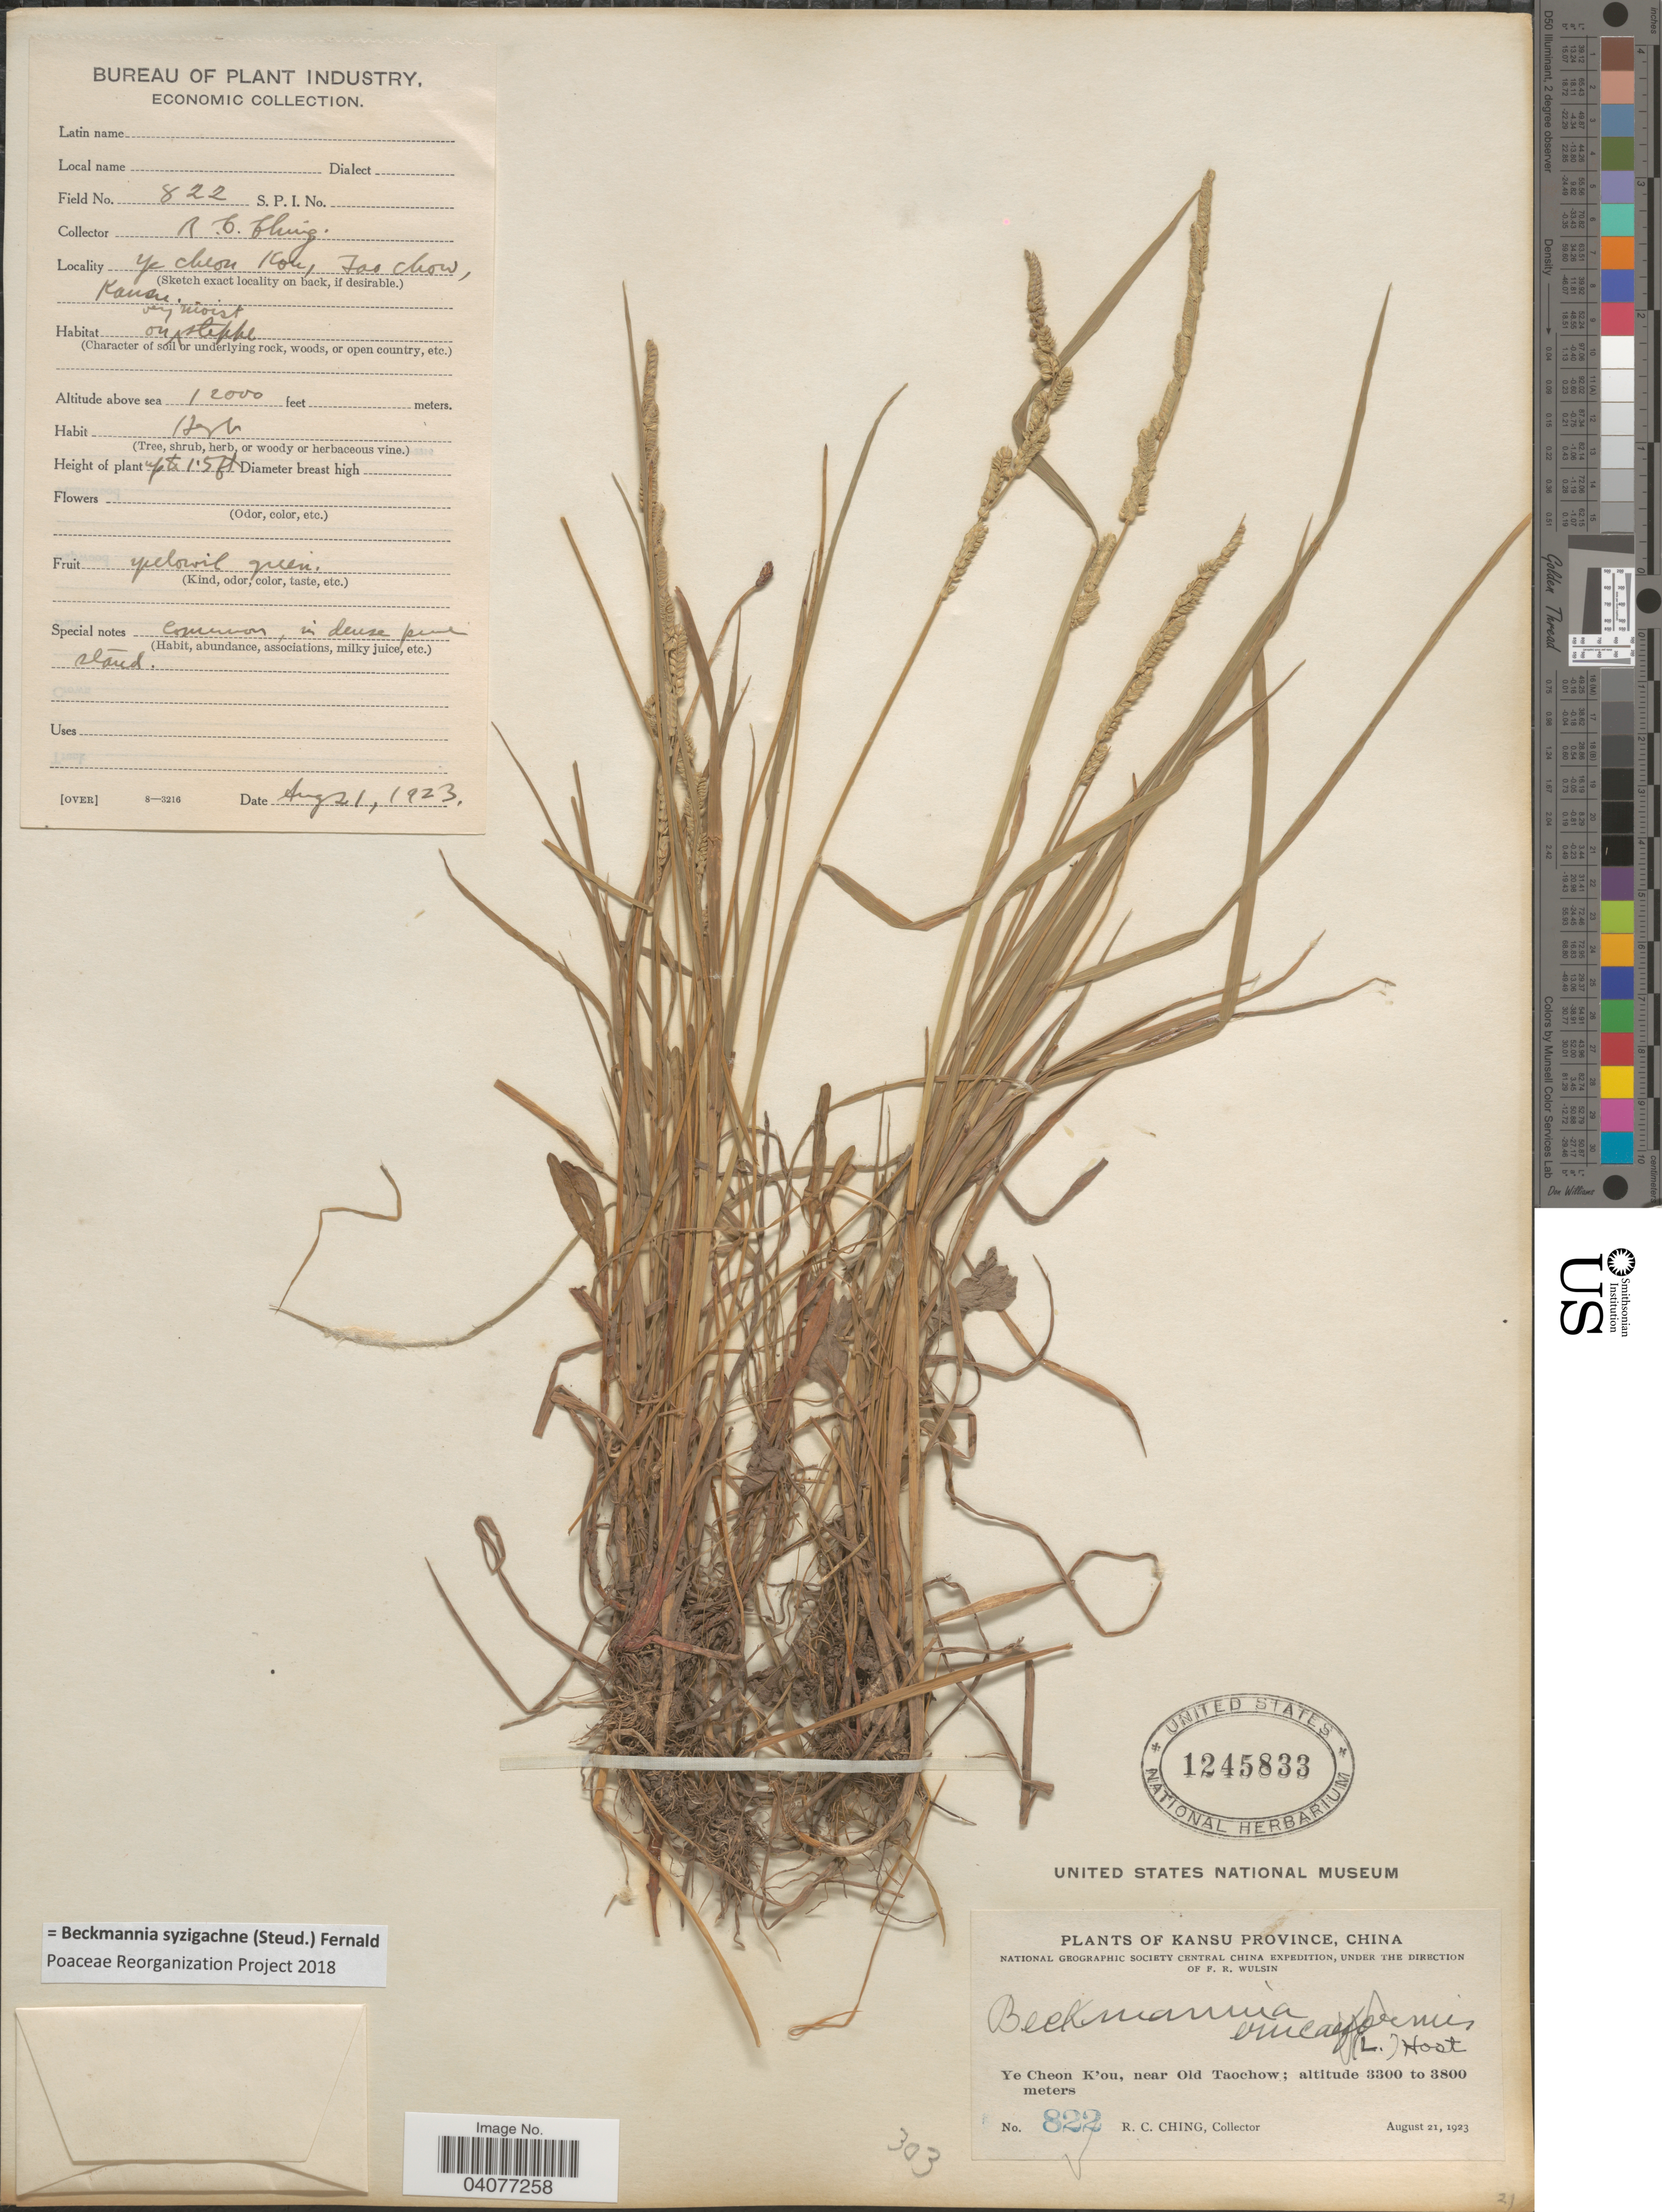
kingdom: Plantae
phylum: Tracheophyta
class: Liliopsida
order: Poales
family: Poaceae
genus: Beckmannia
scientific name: Beckmannia syzigachne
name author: (Steud.) Fernald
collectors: R. C. Ching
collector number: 822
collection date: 1923-08-21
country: China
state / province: Gansu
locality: Kansu Province. National Geographic Society Central China Expedition. Ye Cheon K'ou, near Old Taochow.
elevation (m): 3658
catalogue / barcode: US 1245833